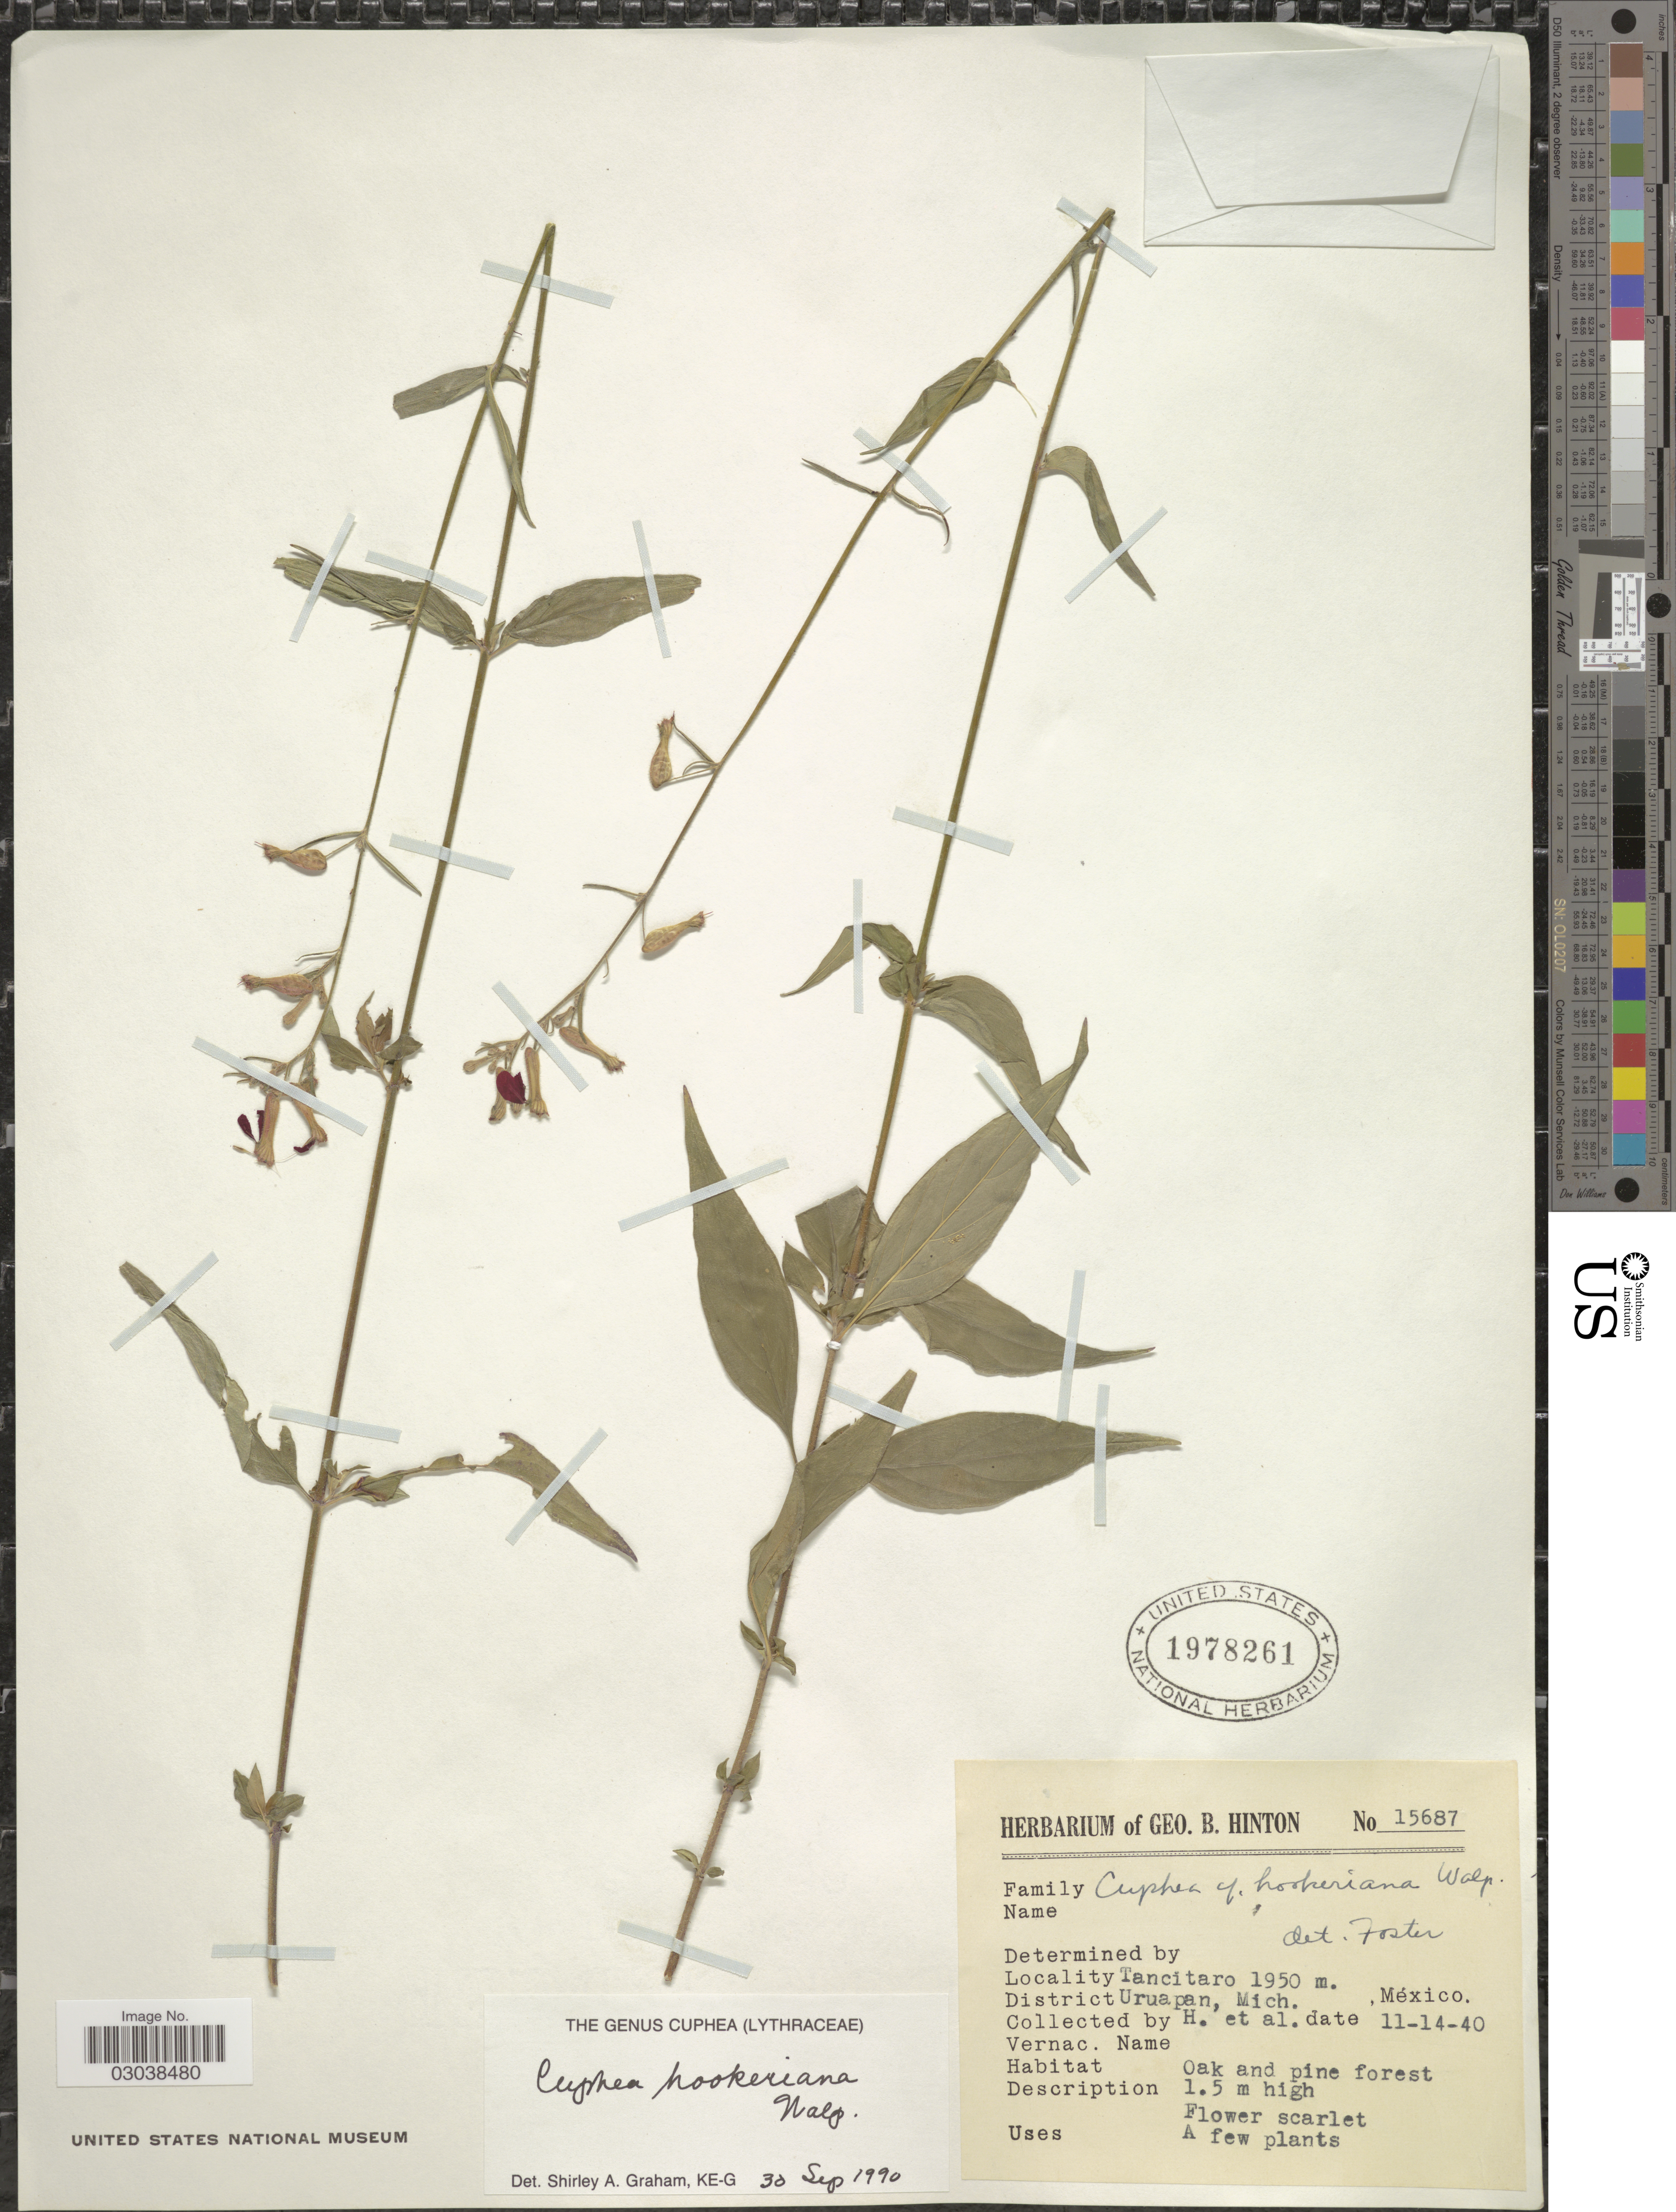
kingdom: Plantae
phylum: Tracheophyta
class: Magnoliopsida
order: Myrtales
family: Lythraceae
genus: Cuphea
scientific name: Cuphea hookeriana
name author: Walp.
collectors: G. B. Hinton & et al.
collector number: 15687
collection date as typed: Transcribed d/m/y: 14/11/40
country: Mexico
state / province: Michoacán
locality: Tancitaro. District Uruapan, Mich.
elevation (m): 1950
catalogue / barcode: US 1978261